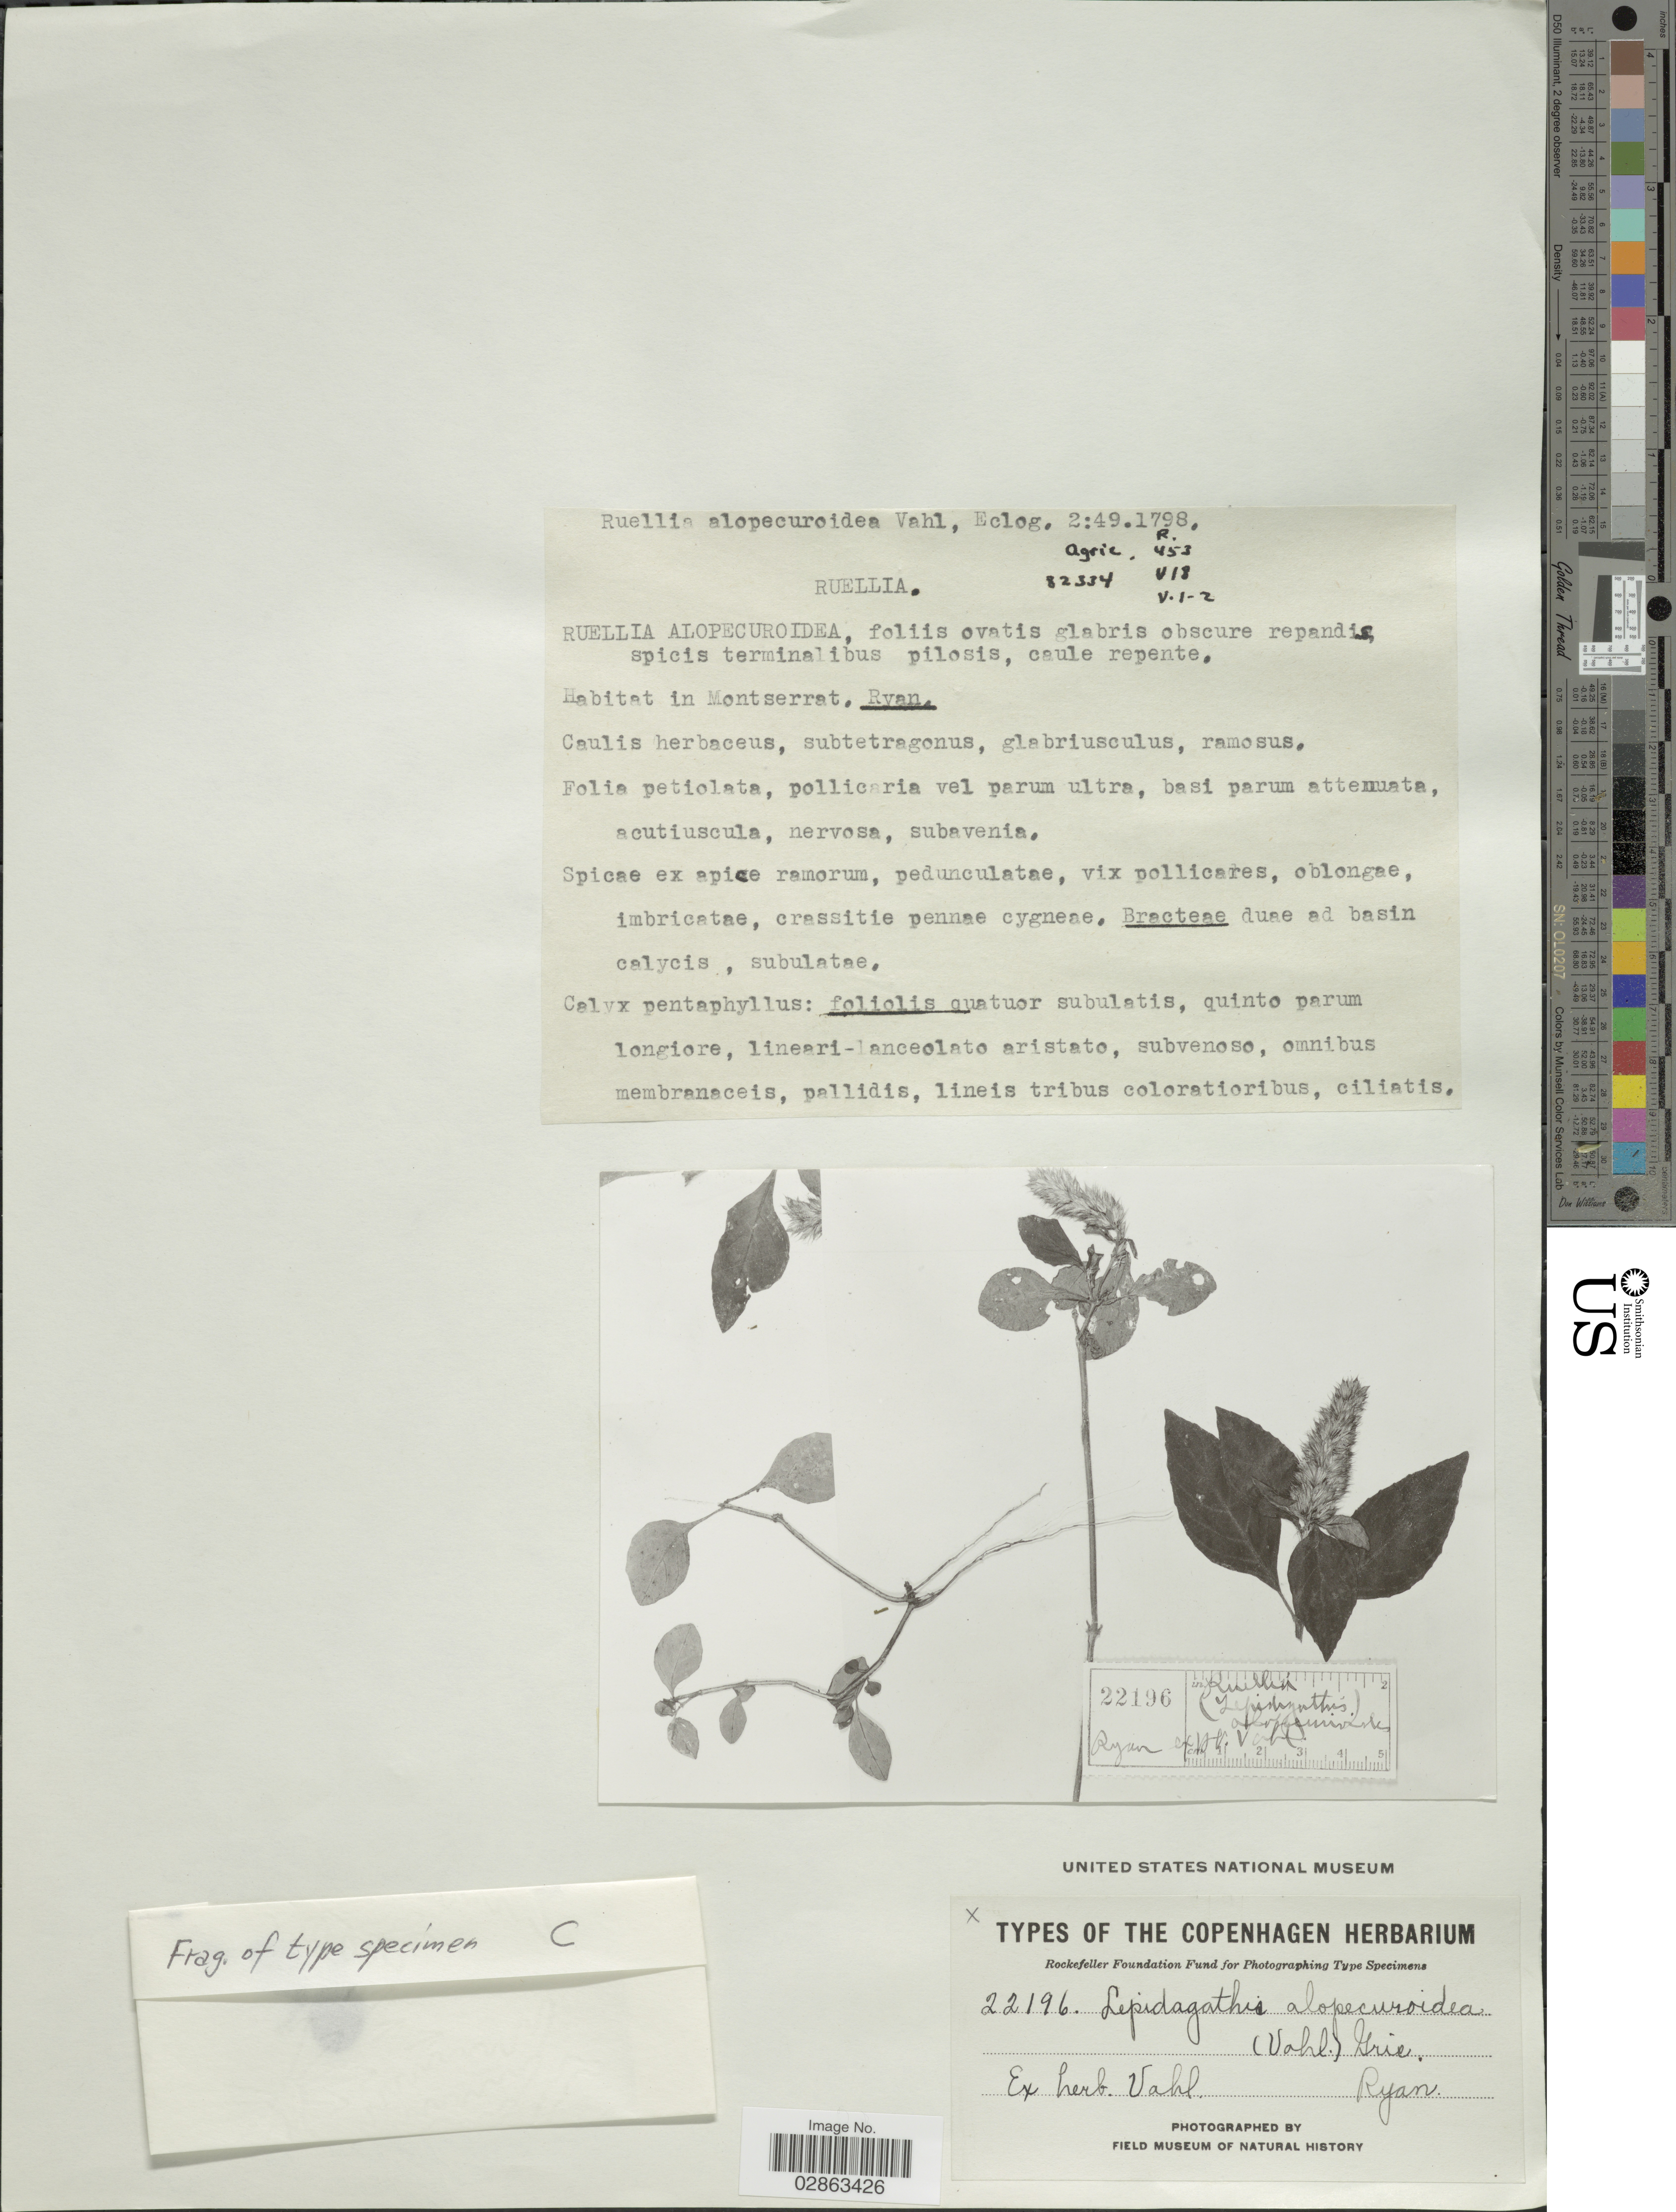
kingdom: Plantae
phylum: Tracheophyta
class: Magnoliopsida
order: Lamiales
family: Acanthaceae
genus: Teliostachya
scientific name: Teliostachya alopecuroidea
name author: (Vahl) Nees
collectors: Ryan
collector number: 22196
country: Montserrat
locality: Montserrat